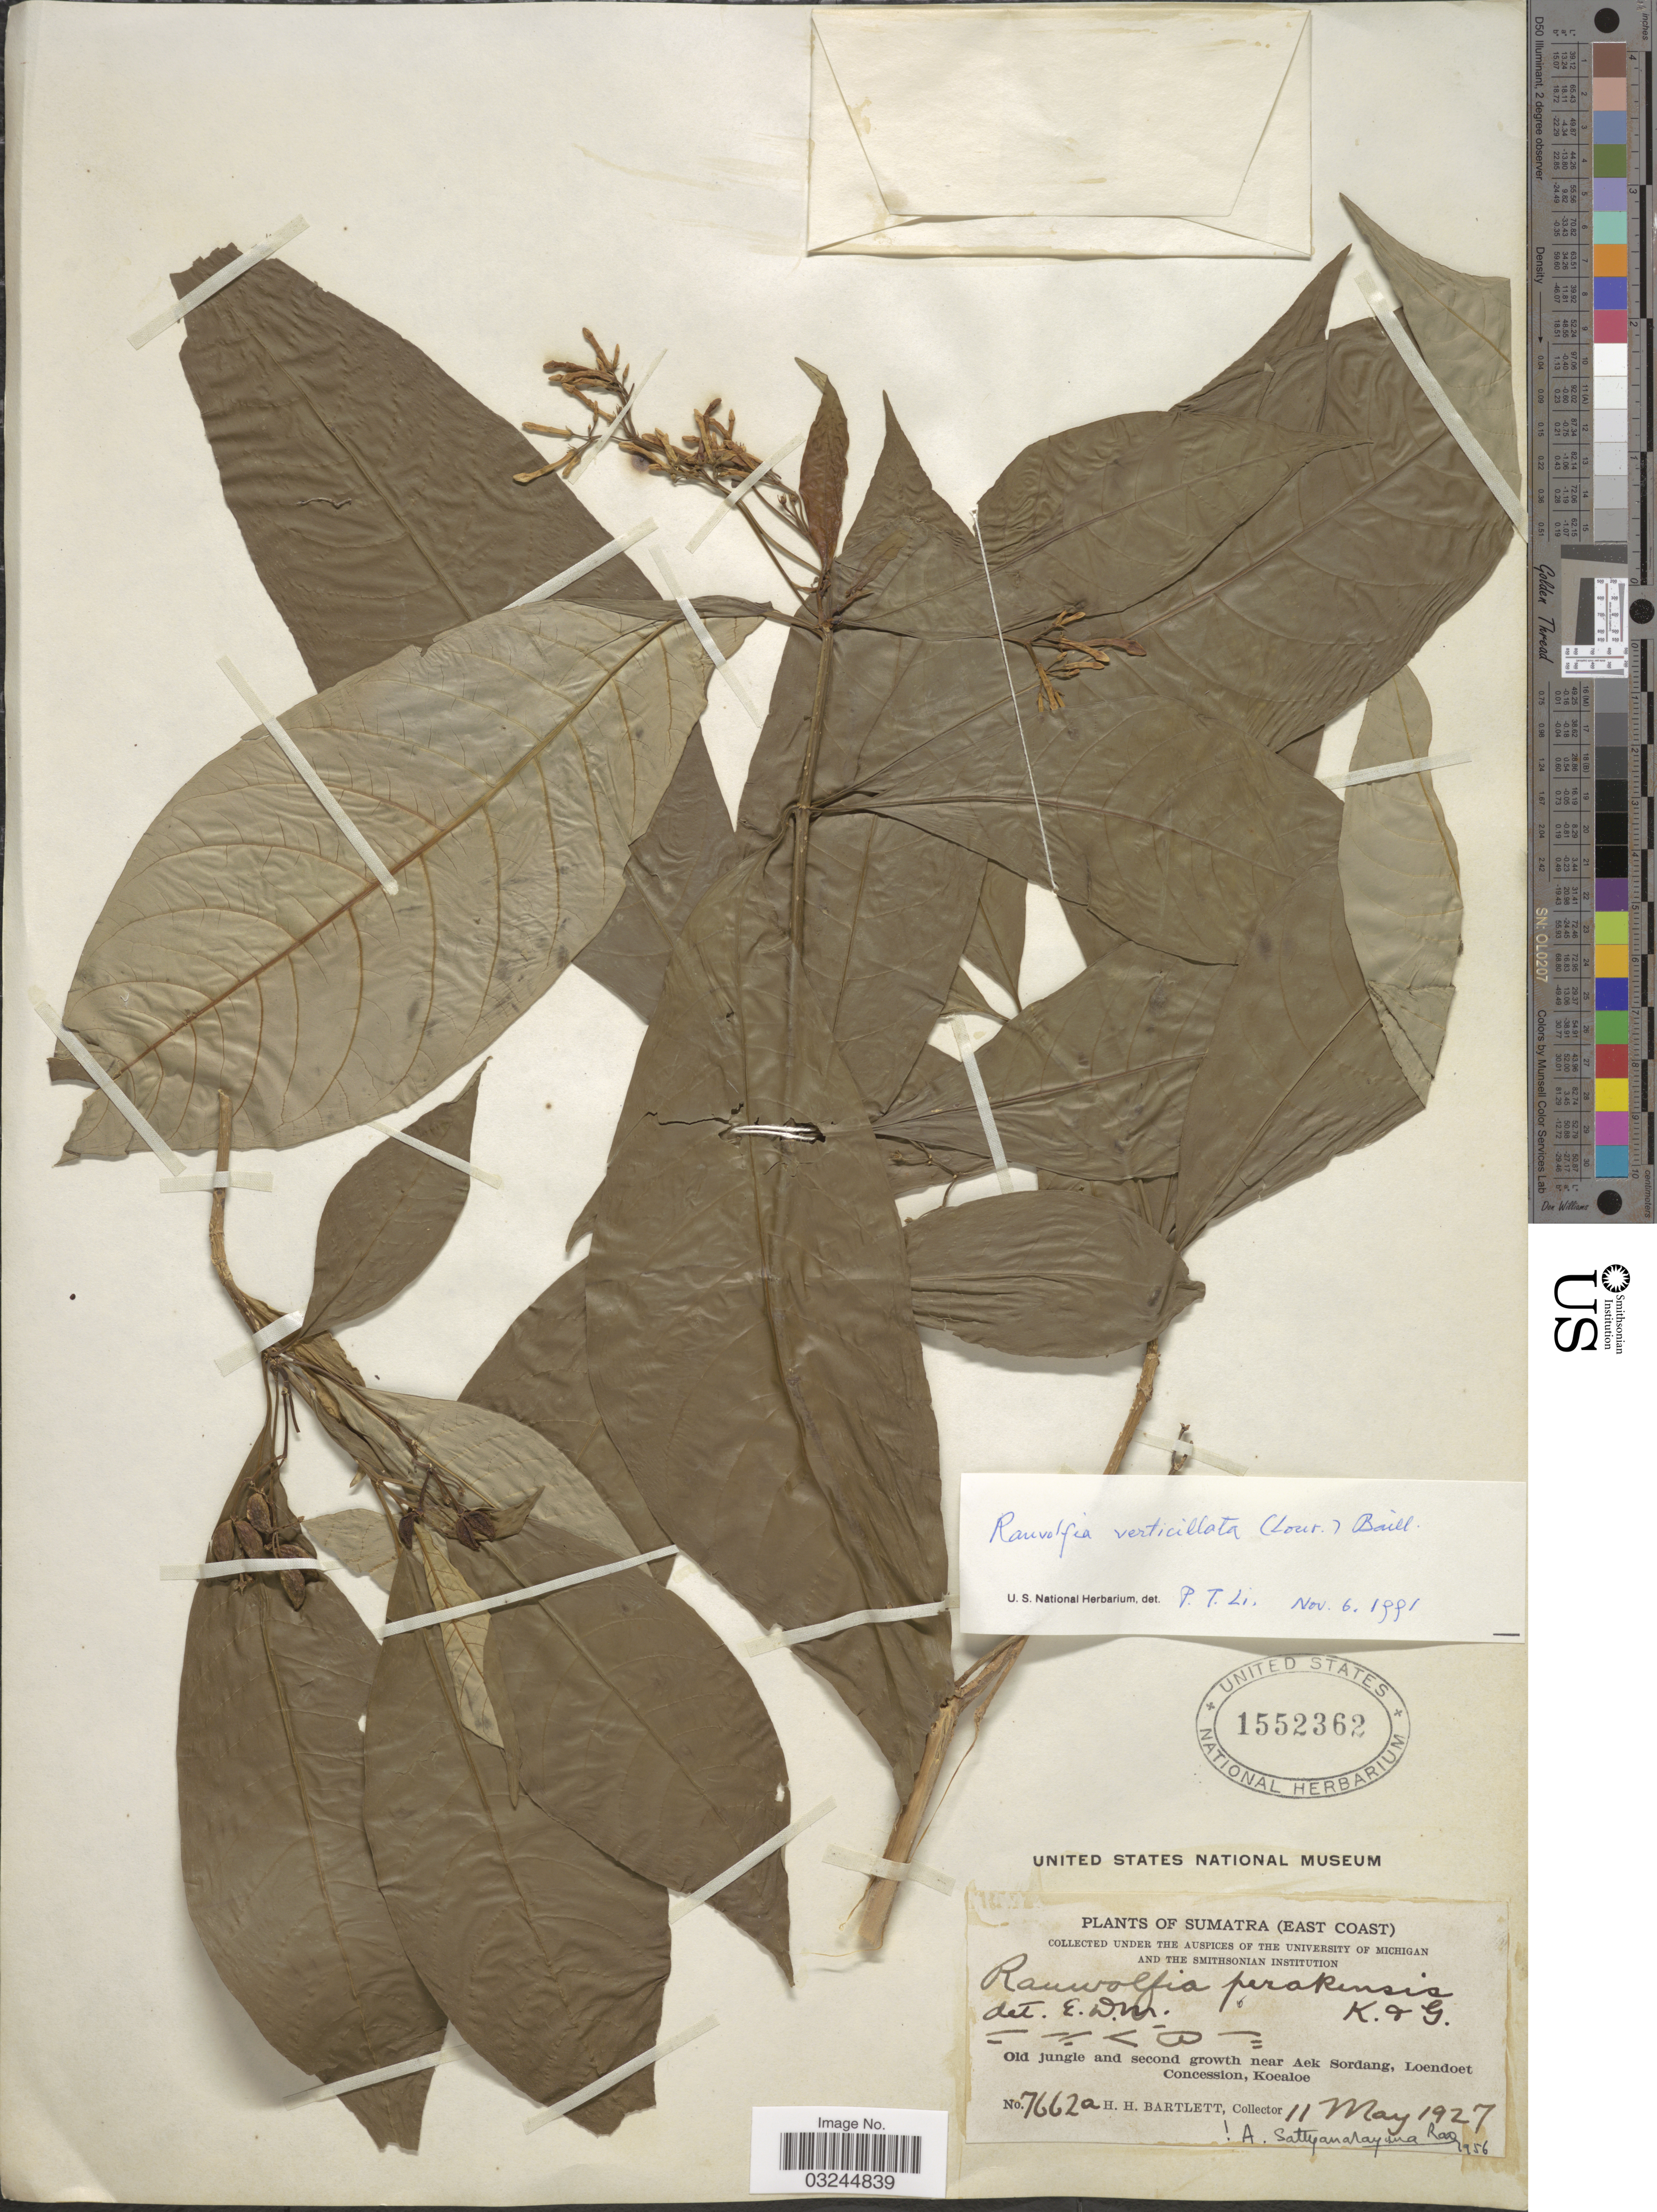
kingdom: Plantae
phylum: Tracheophyta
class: Magnoliopsida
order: Gentianales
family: Apocynaceae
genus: Rauvolfia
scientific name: Rauvolfia verticillata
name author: (Lour.) Baill.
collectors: H. H. Bartlett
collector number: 7662a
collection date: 1927-05-11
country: Indonesia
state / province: Sumatra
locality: (East Coast). Old jungle and second growth near Aek Sordang, Loendoet Concession, Koealoe.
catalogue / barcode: US 1552362